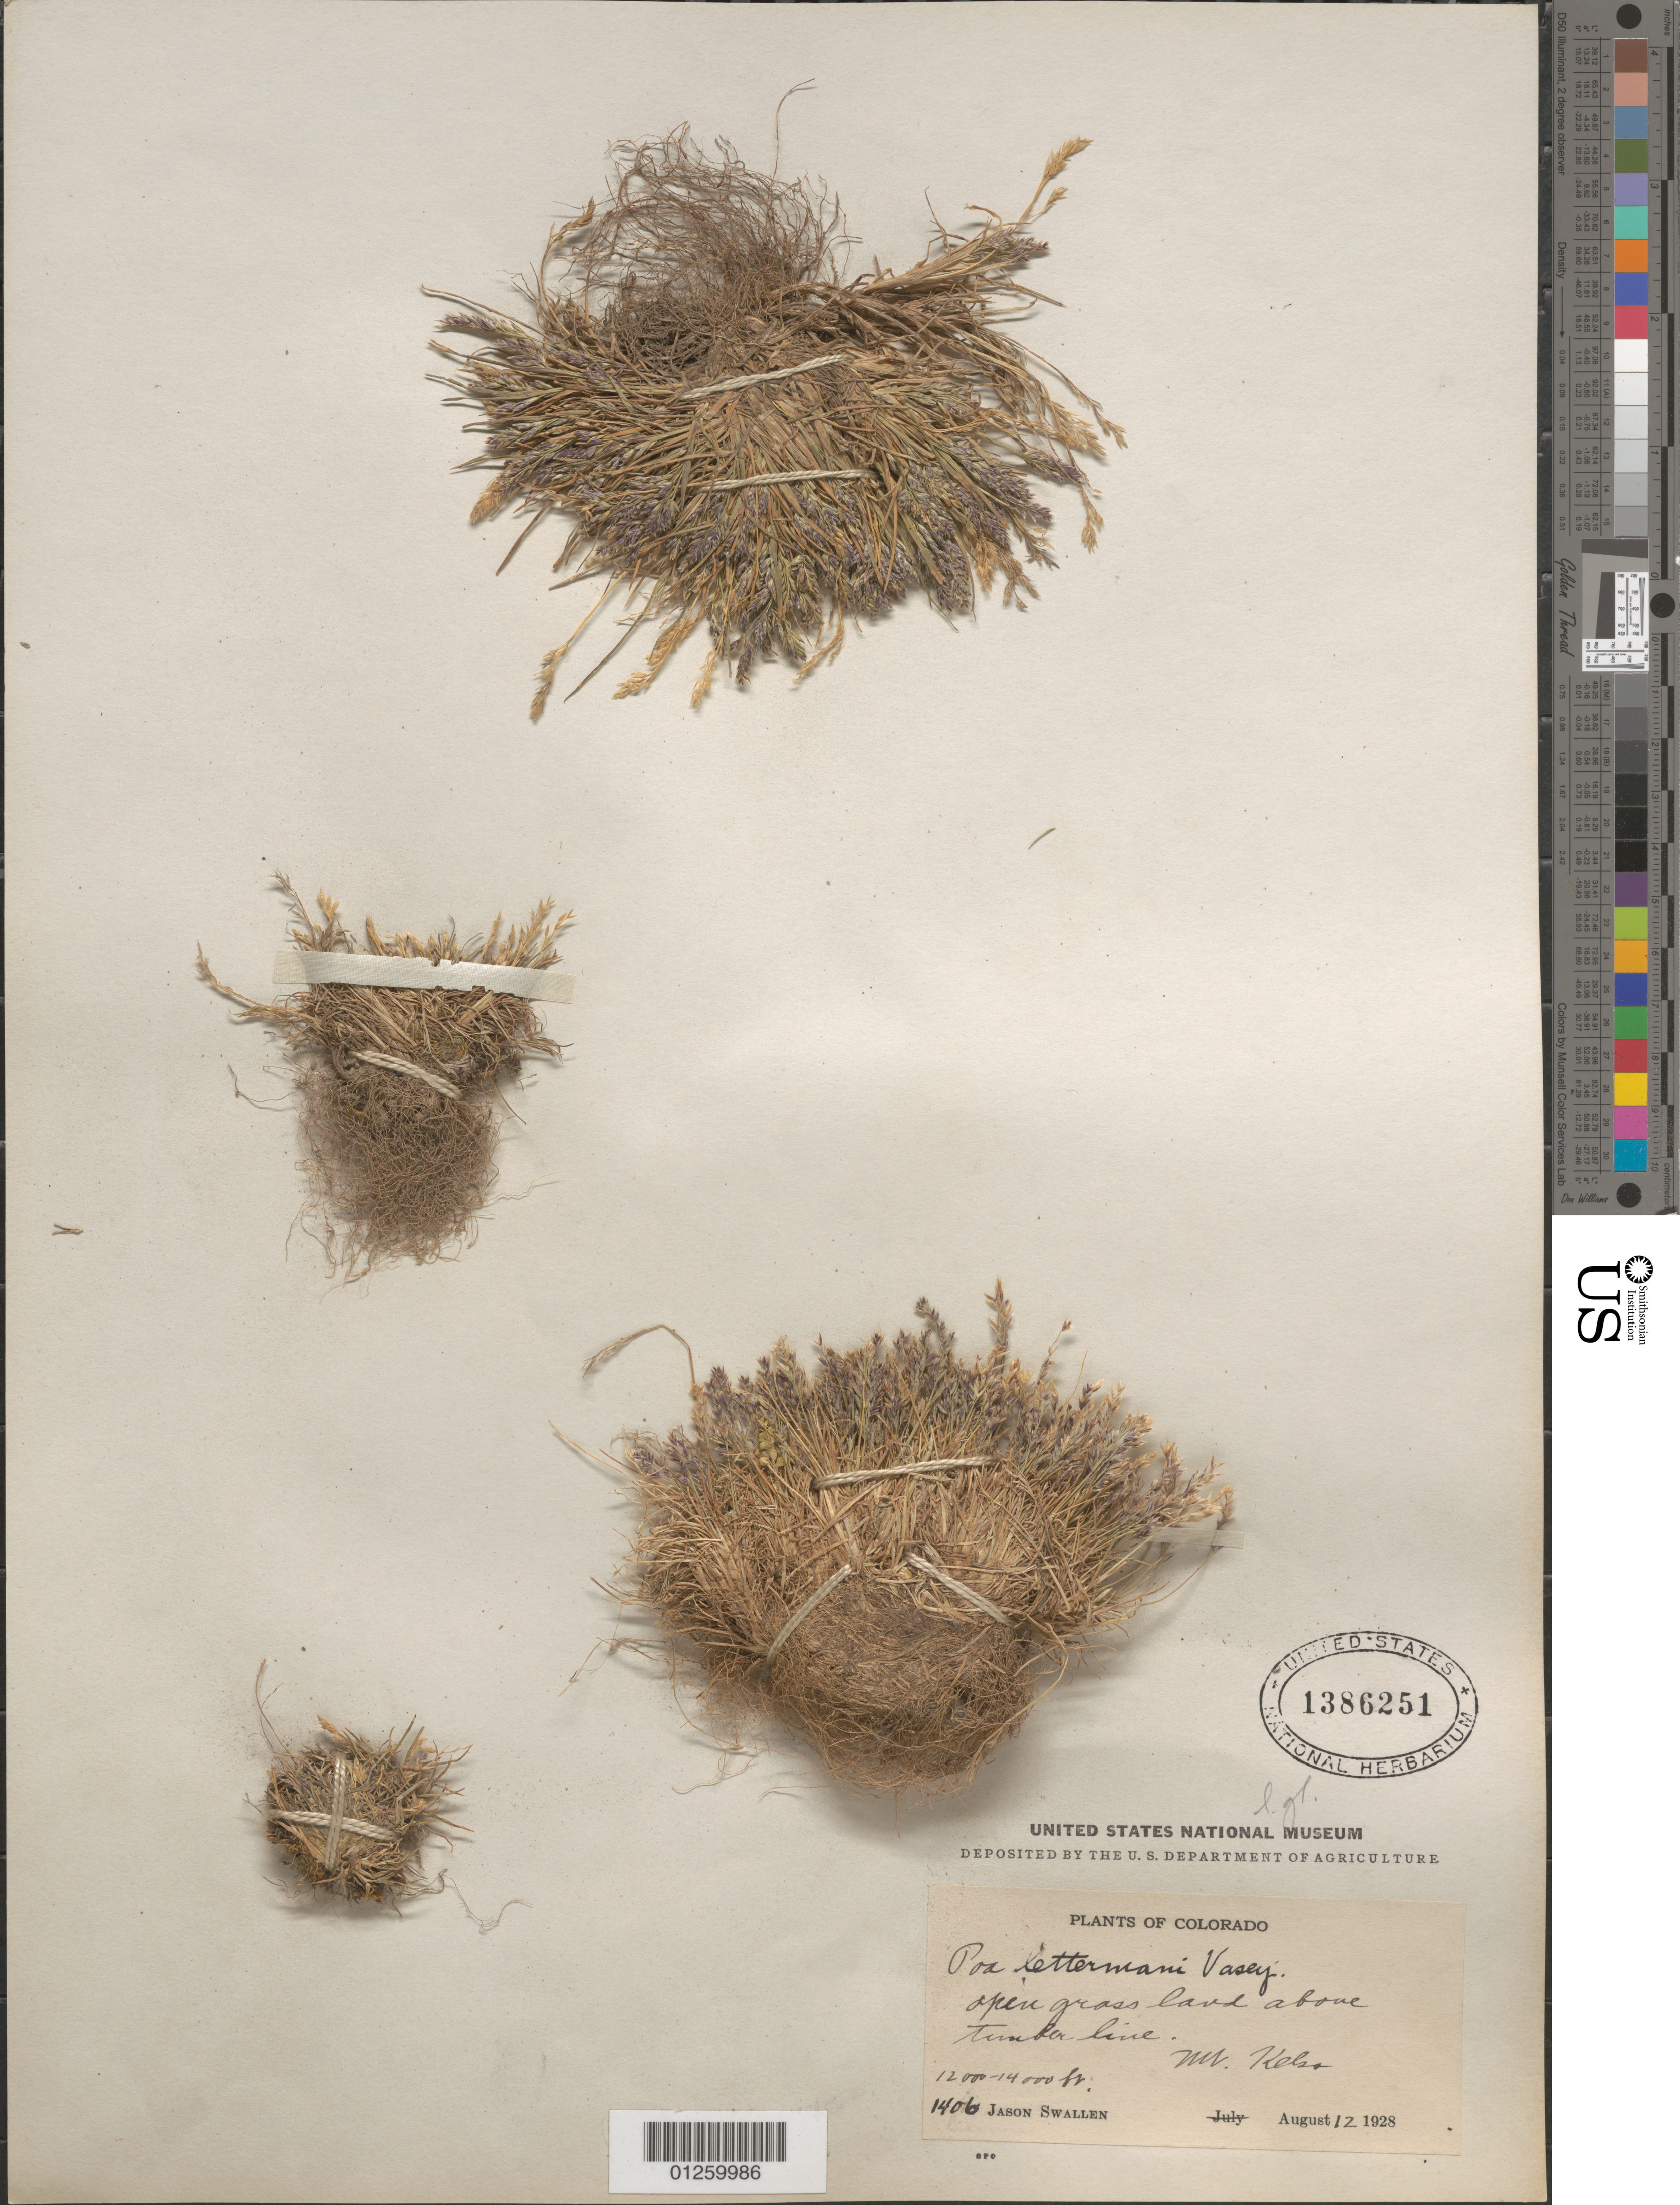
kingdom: Plantae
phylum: Tracheophyta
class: Liliopsida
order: Poales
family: Poaceae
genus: Poa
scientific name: Poa lettermanii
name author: Vasey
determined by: Soreng, Robert J., Research Associate (BOT), Smithsonian Institution - National Museum of Natural History (UNITED STATES)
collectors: J. R. Swallen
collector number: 1406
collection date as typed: August 12, 1928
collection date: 1928-08-12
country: United States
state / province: Colorado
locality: Mt. Kelso.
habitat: open grass land above timber line.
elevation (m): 3658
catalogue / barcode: US 1386251